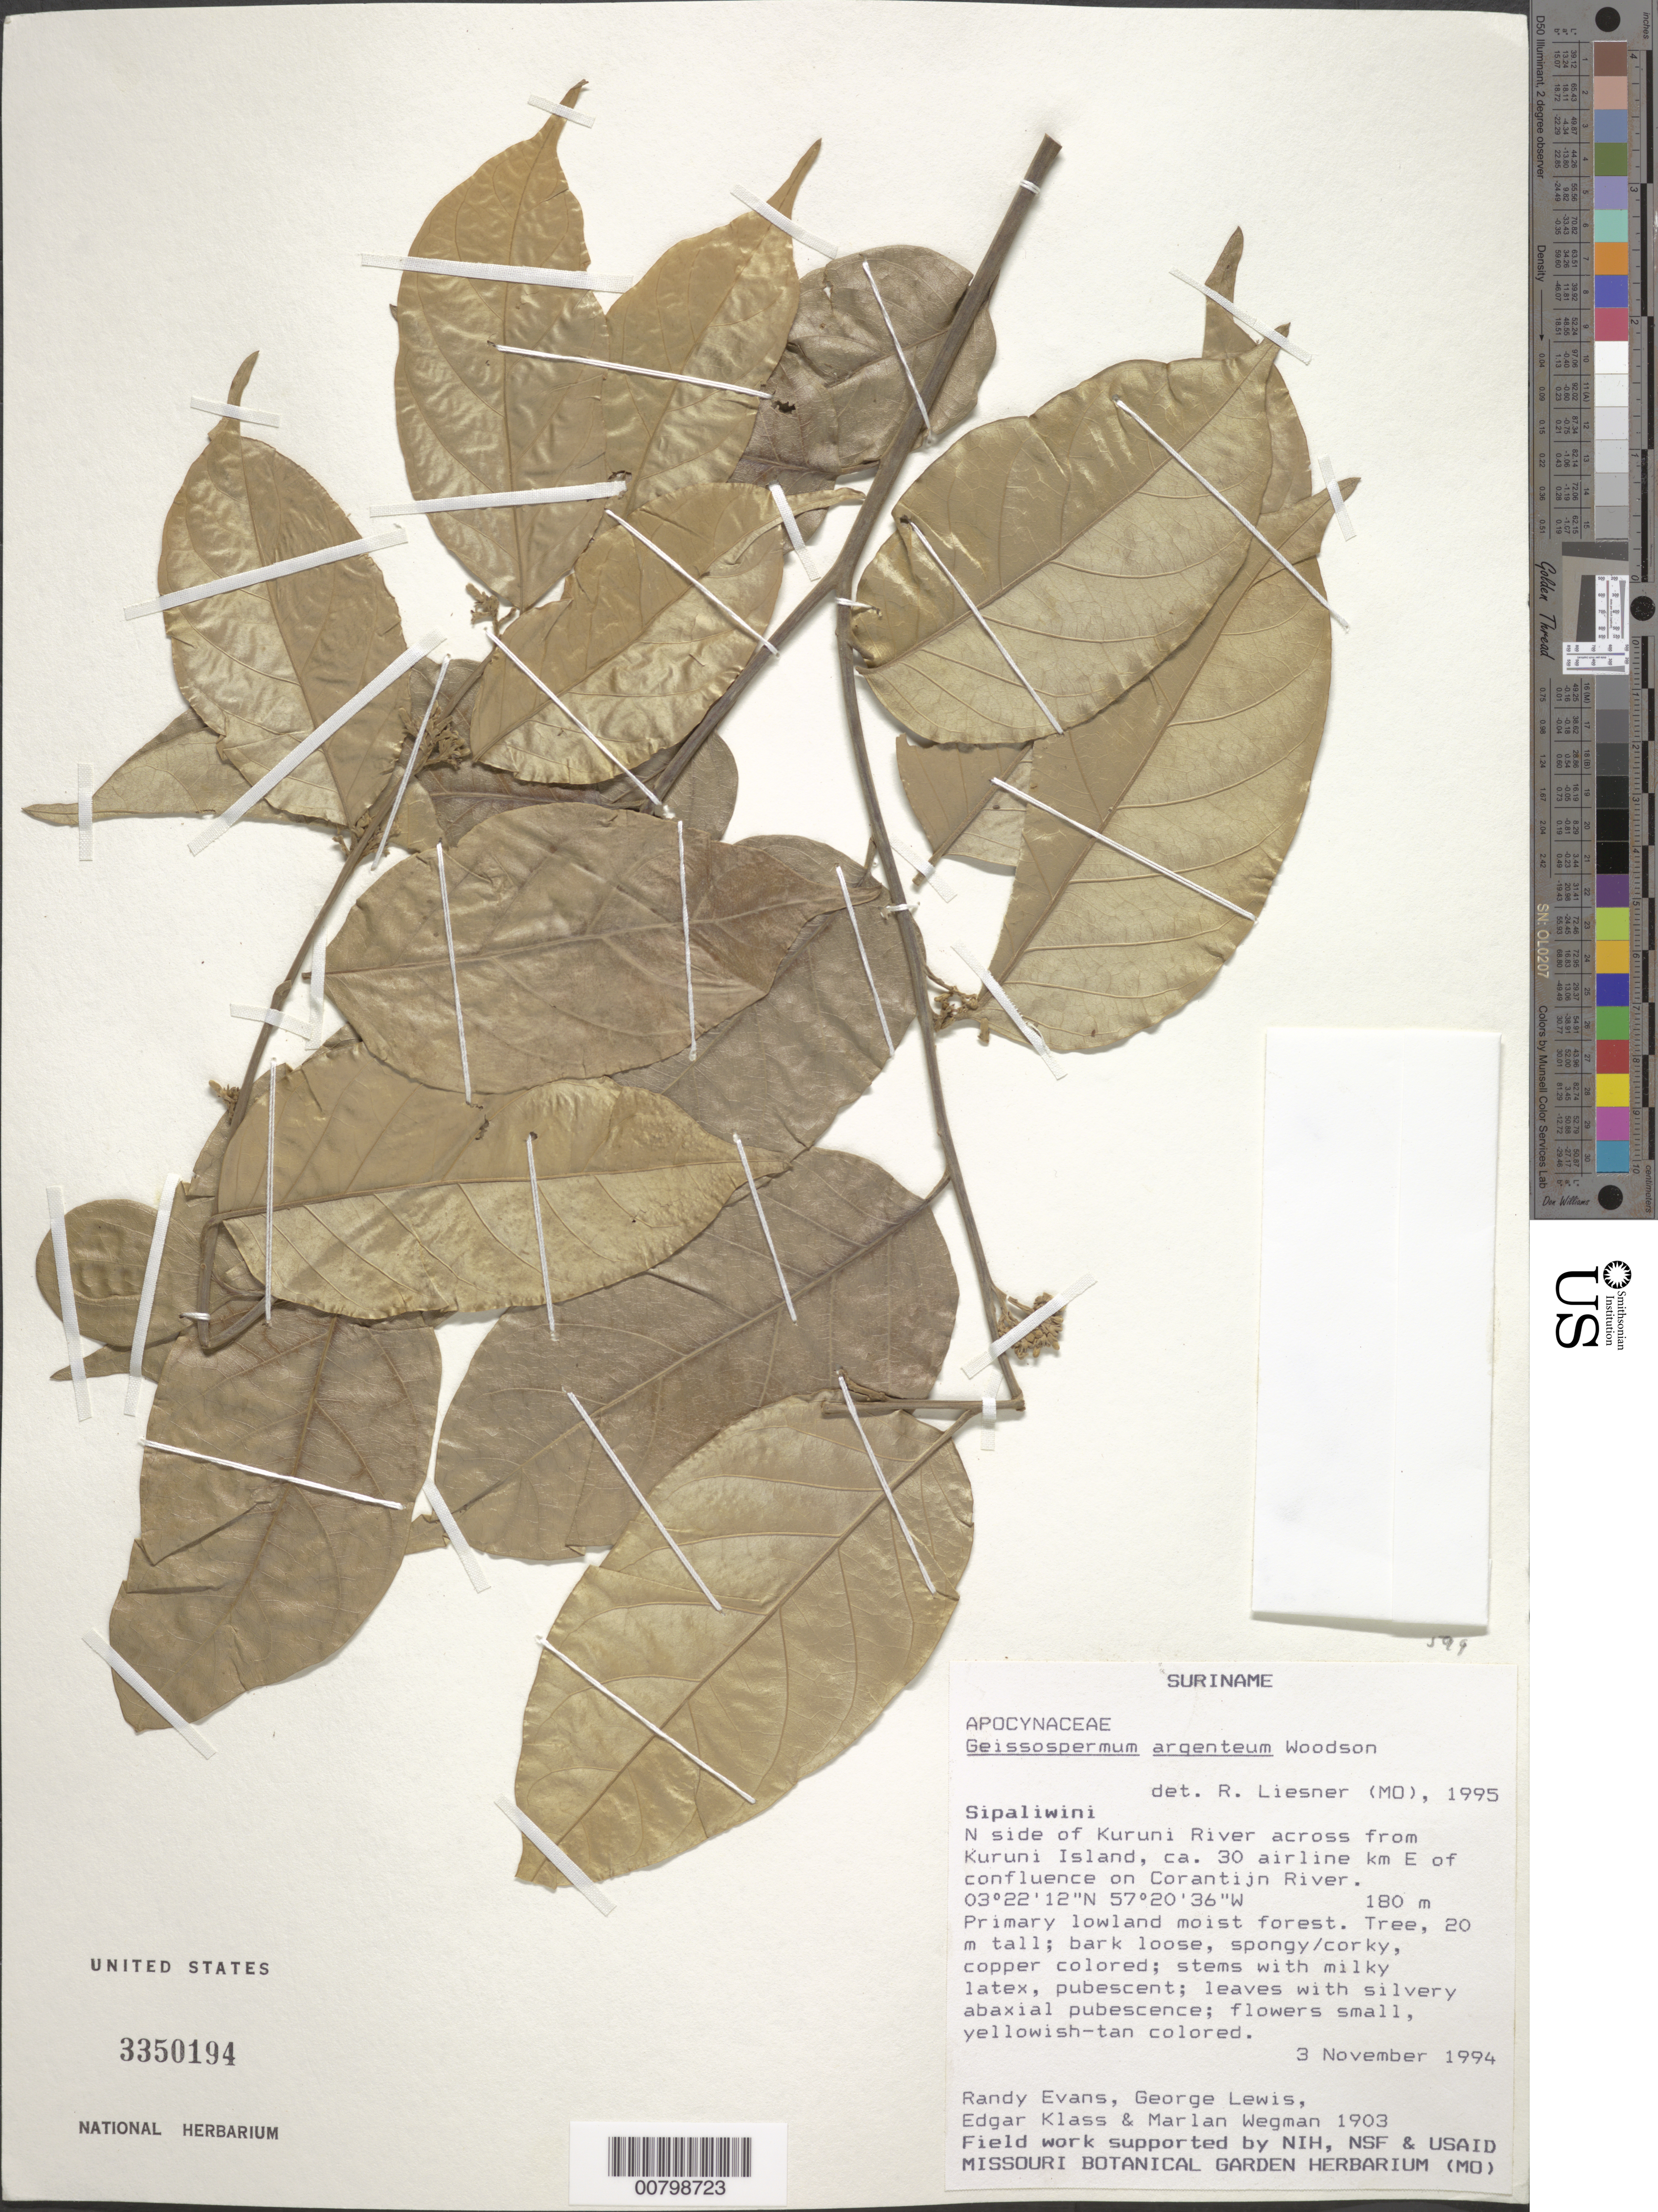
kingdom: Plantae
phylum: Tracheophyta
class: Magnoliopsida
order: Gentianales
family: Apocynaceae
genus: Geissospermum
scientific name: Geissospermum argenteum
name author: Woodson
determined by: Liesner, R. L.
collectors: R. Evans, G. Lewis, E. Klass & M. Wegman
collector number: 1903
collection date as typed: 3-Nov-94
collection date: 1994-11-03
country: Suriname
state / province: Sipaliwini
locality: Kuruni River, N side, across from Kuruni Island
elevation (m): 180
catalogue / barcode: US 3350194